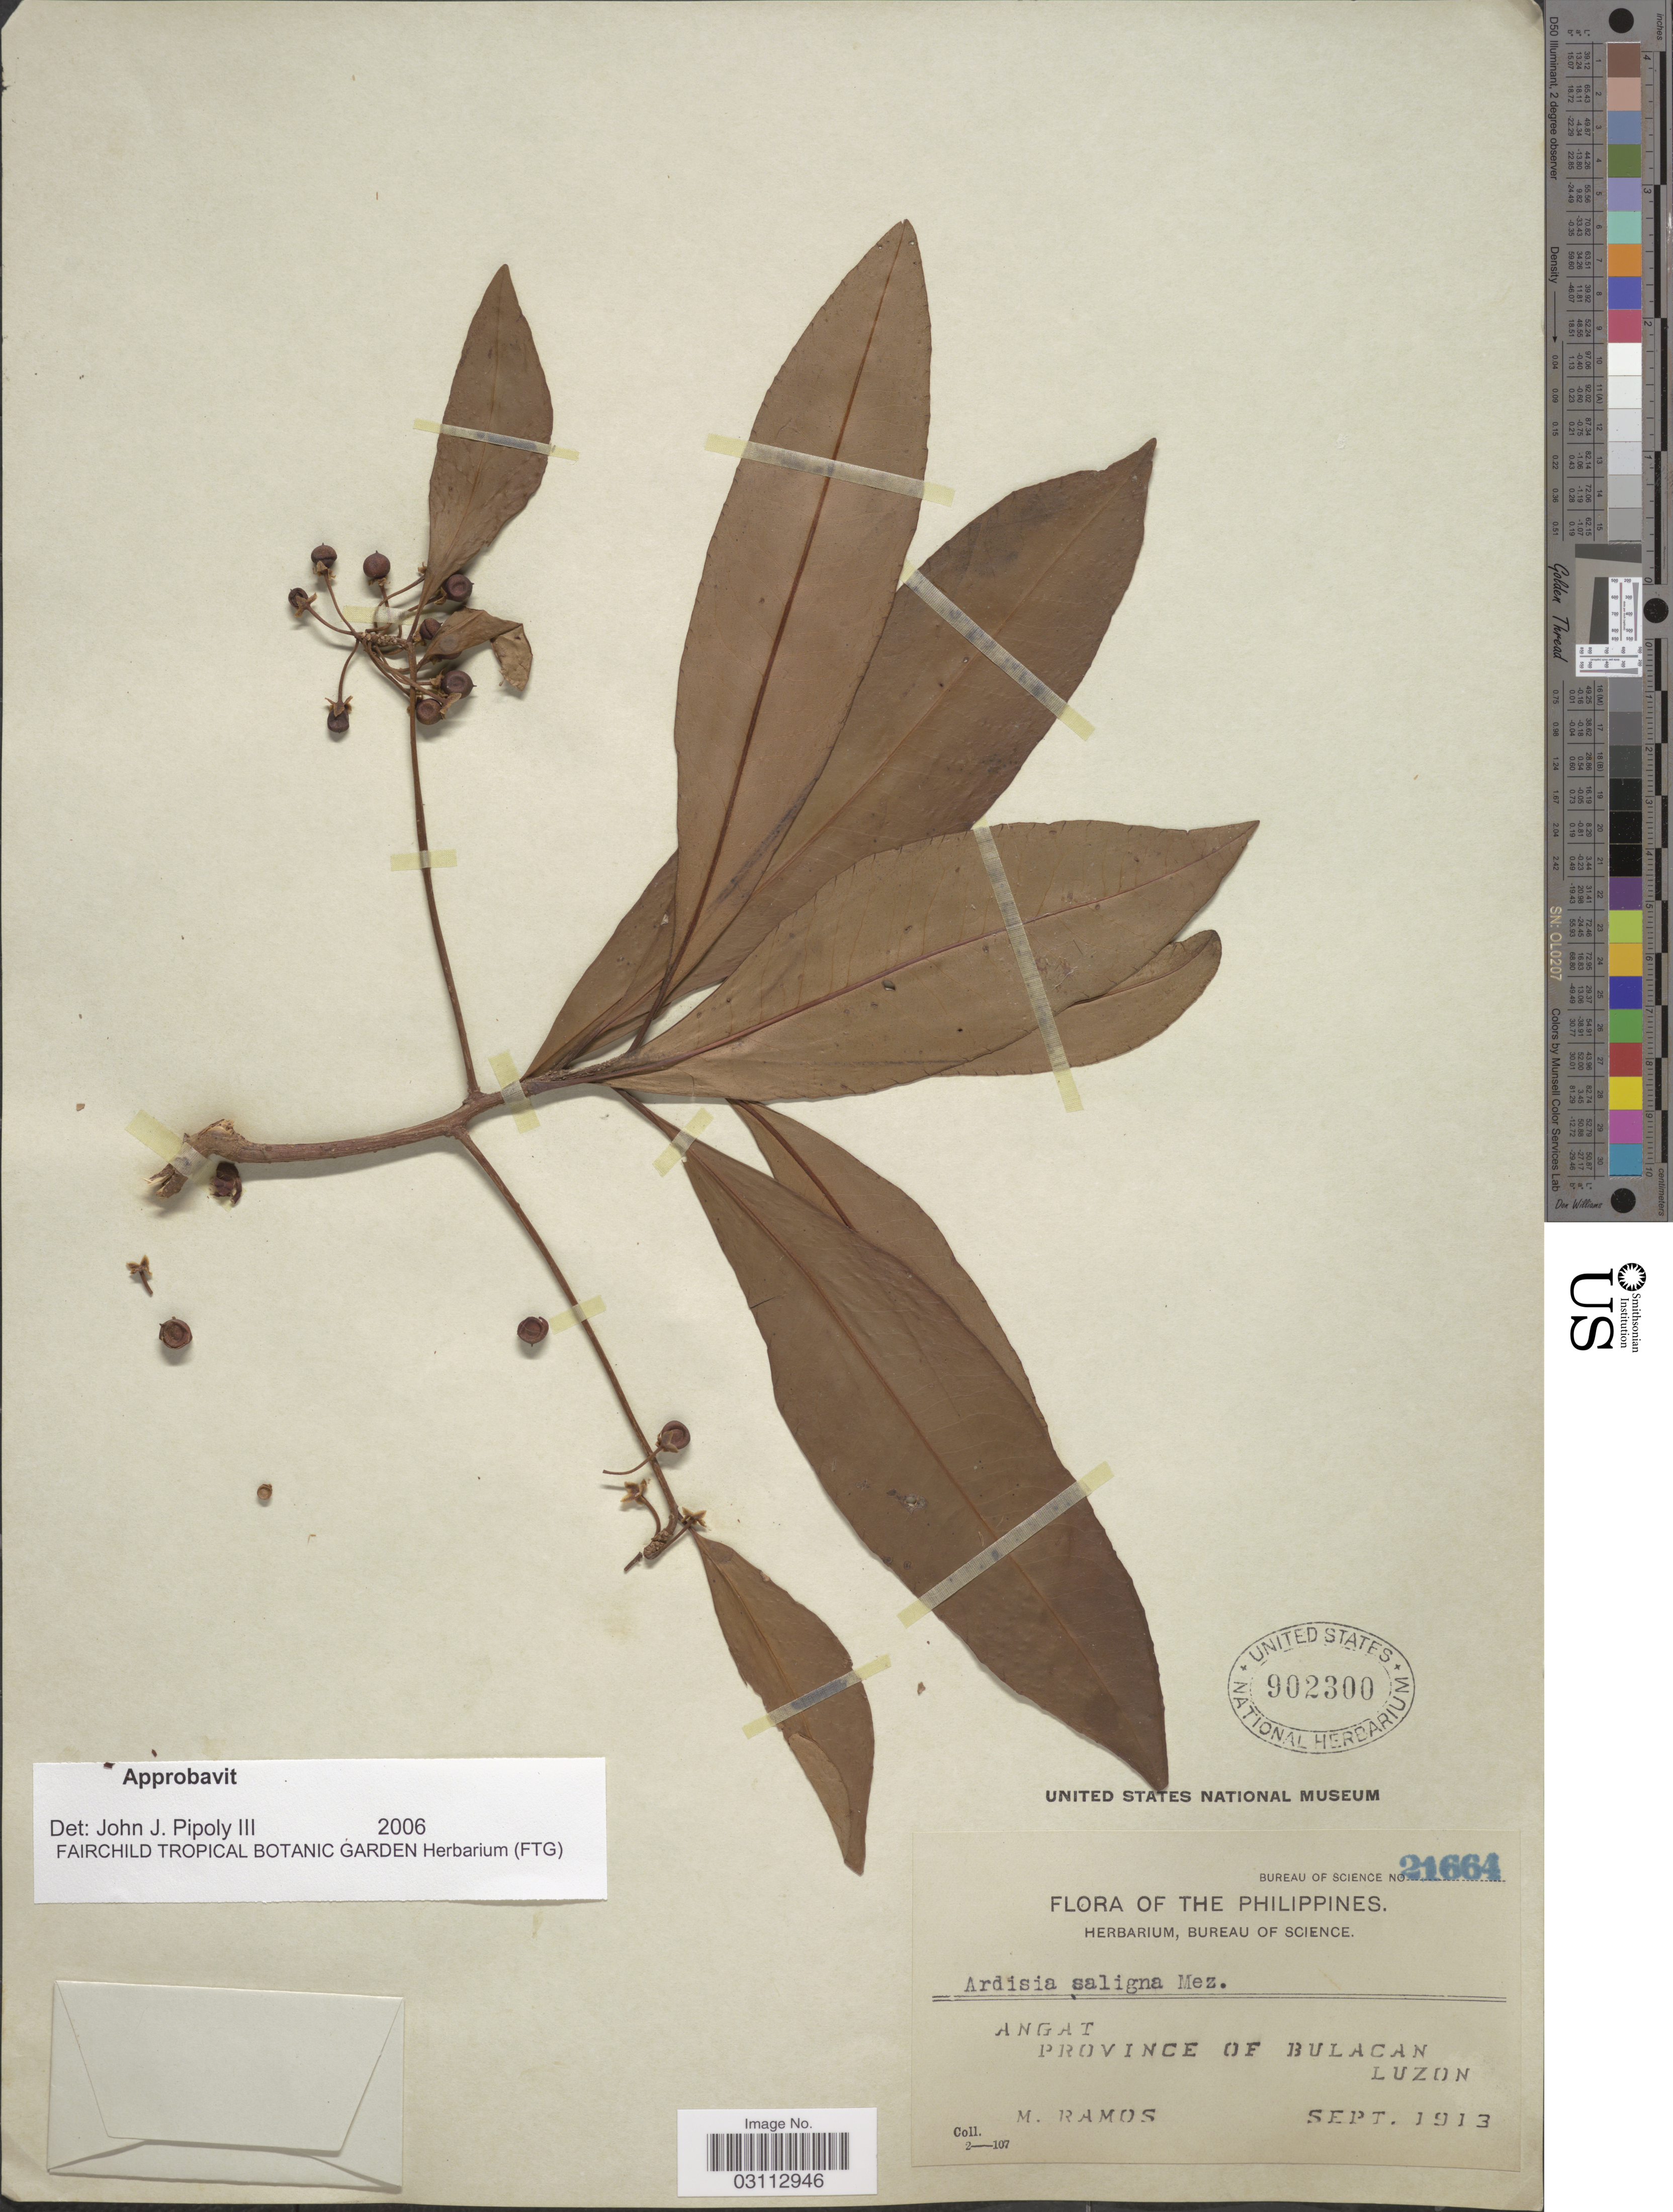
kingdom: Plantae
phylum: Tracheophyta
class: Magnoliopsida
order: Ericales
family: Primulaceae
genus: Ardisia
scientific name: Ardisia saligna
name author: Mez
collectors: M. Ramos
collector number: Bureau of Science 21664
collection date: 1913-09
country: Philippines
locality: Angat. Province of Bulacan. Luzon.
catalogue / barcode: US 902300